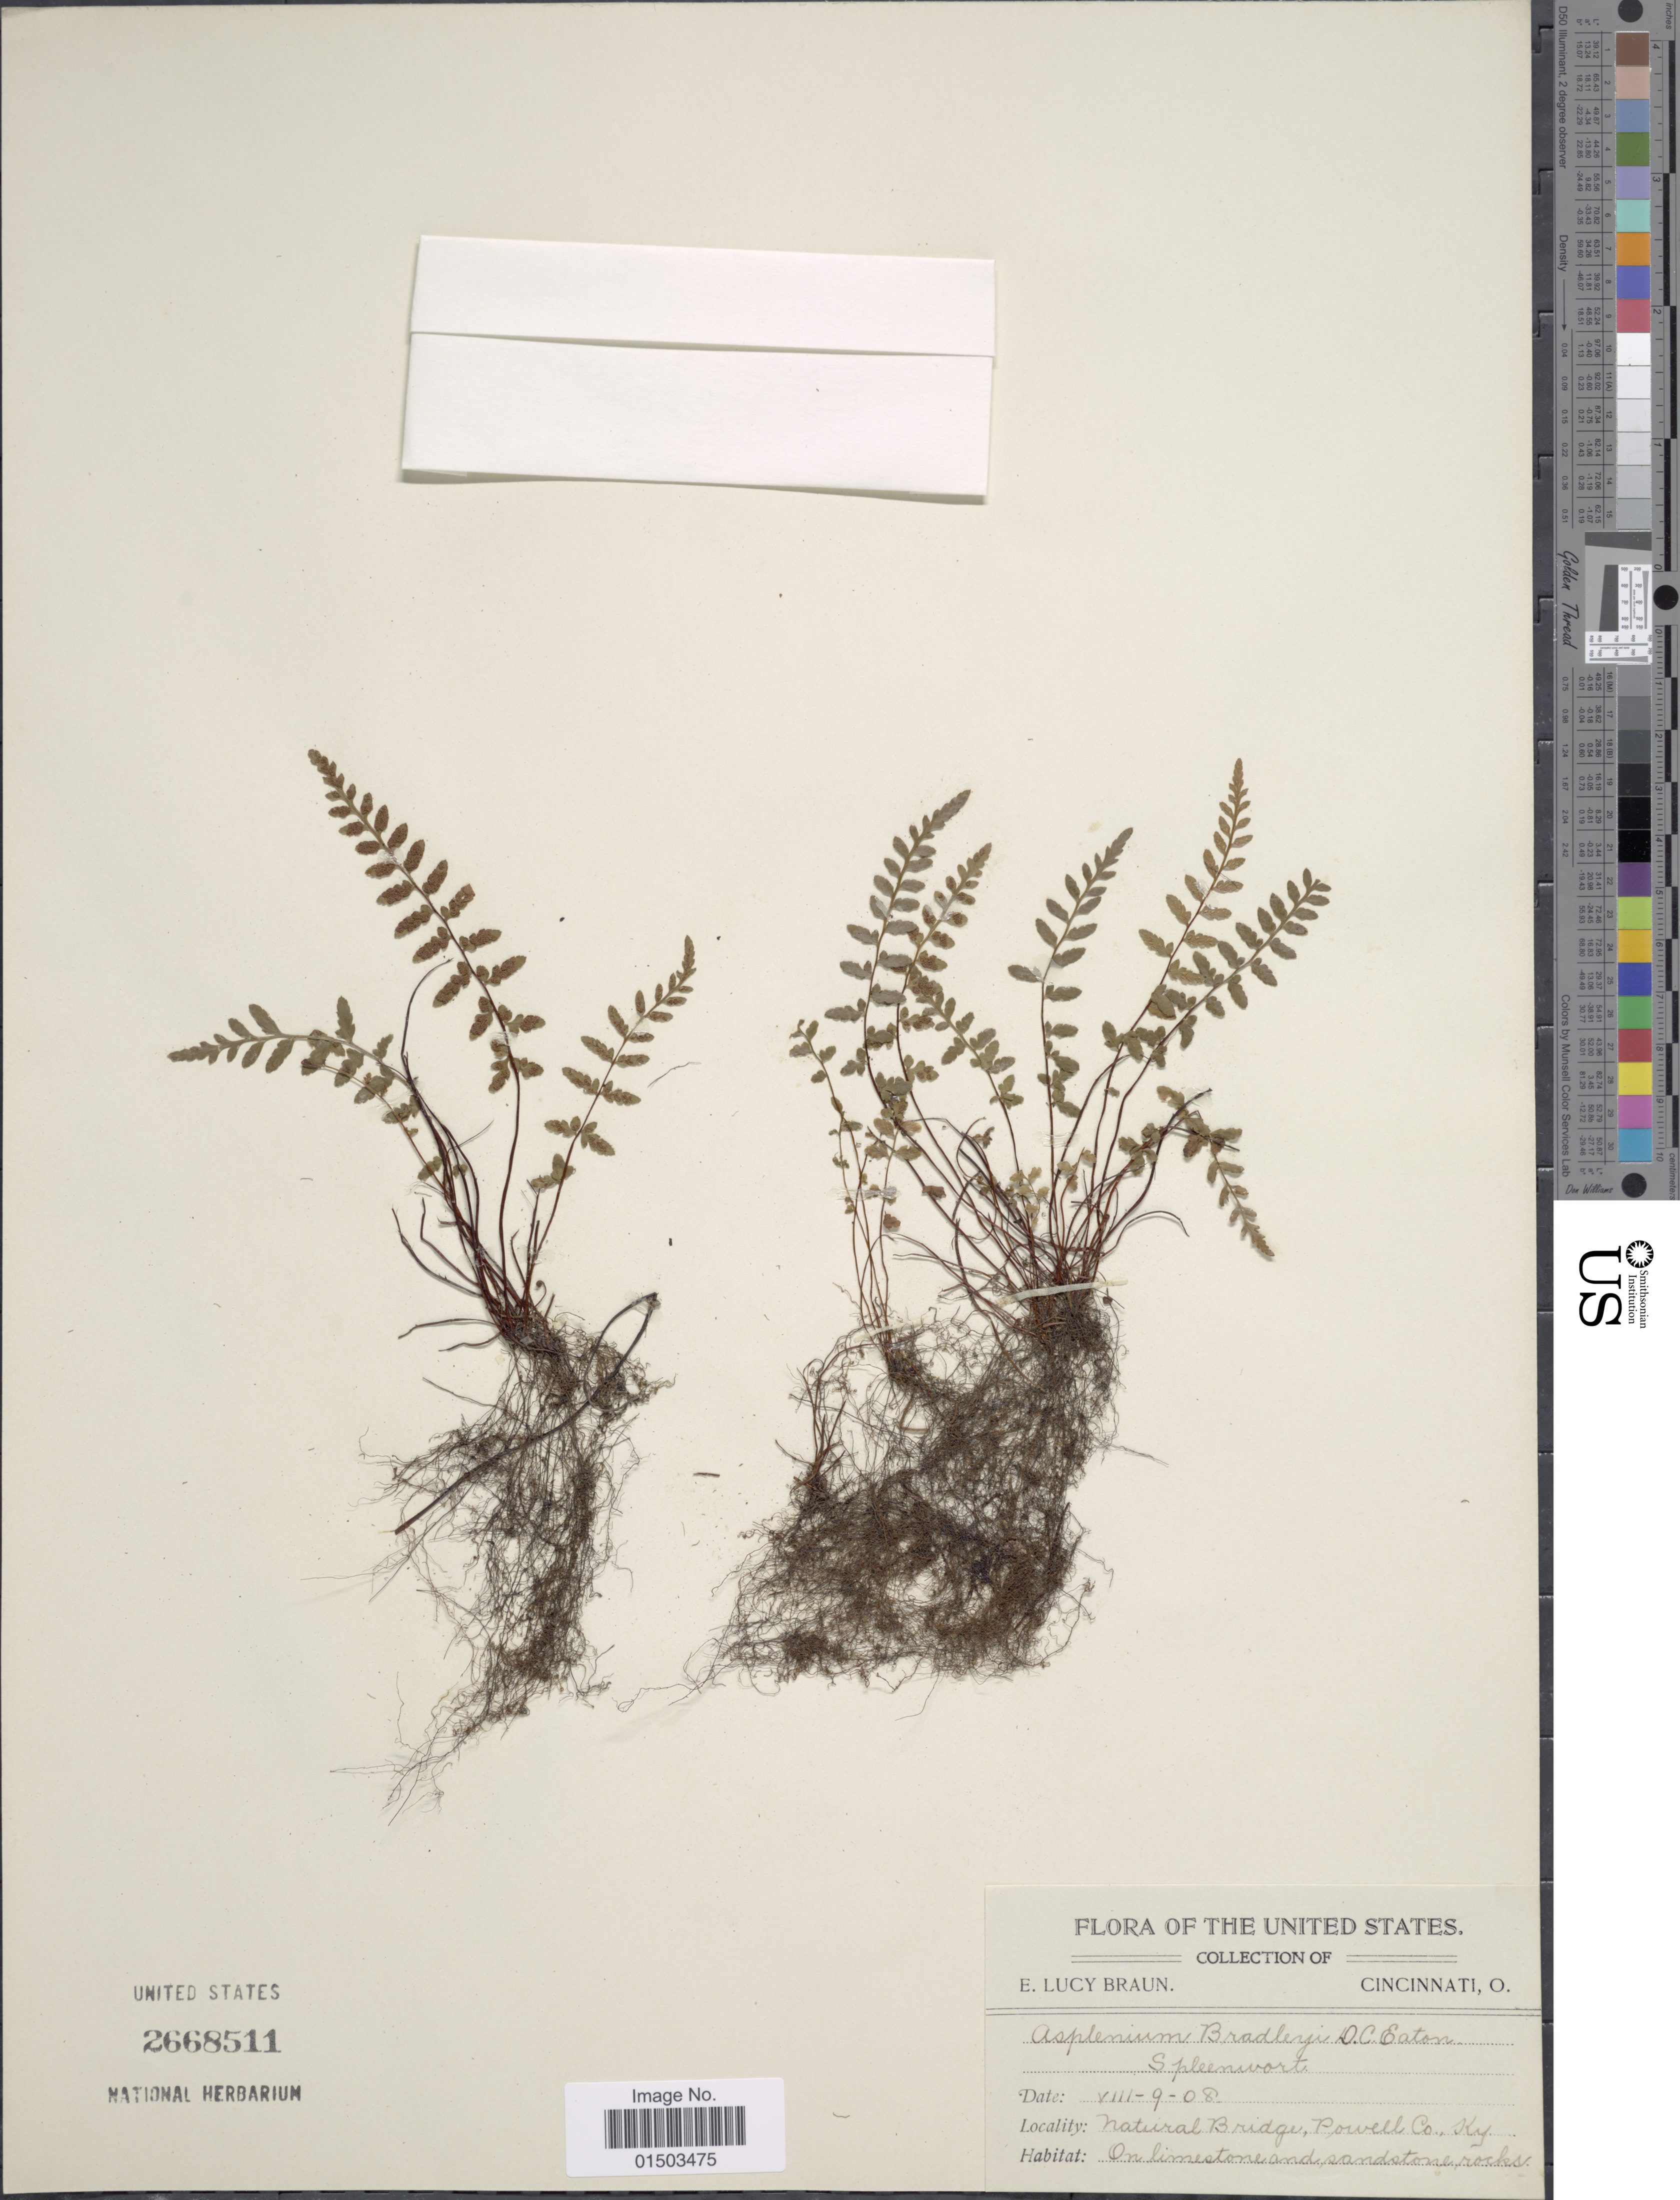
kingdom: Plantae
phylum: Tracheophyta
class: Polypodiopsida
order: Polypodiales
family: Aspleniaceae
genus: Asplenium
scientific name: Asplenium bradleyi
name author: D.C. Eaton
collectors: E. L. Braun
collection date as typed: Transcribed d/m/y: 9/8/8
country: United States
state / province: Kentucky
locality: United States,Natural Bridge, Powell Co., Ky.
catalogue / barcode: US 2668511